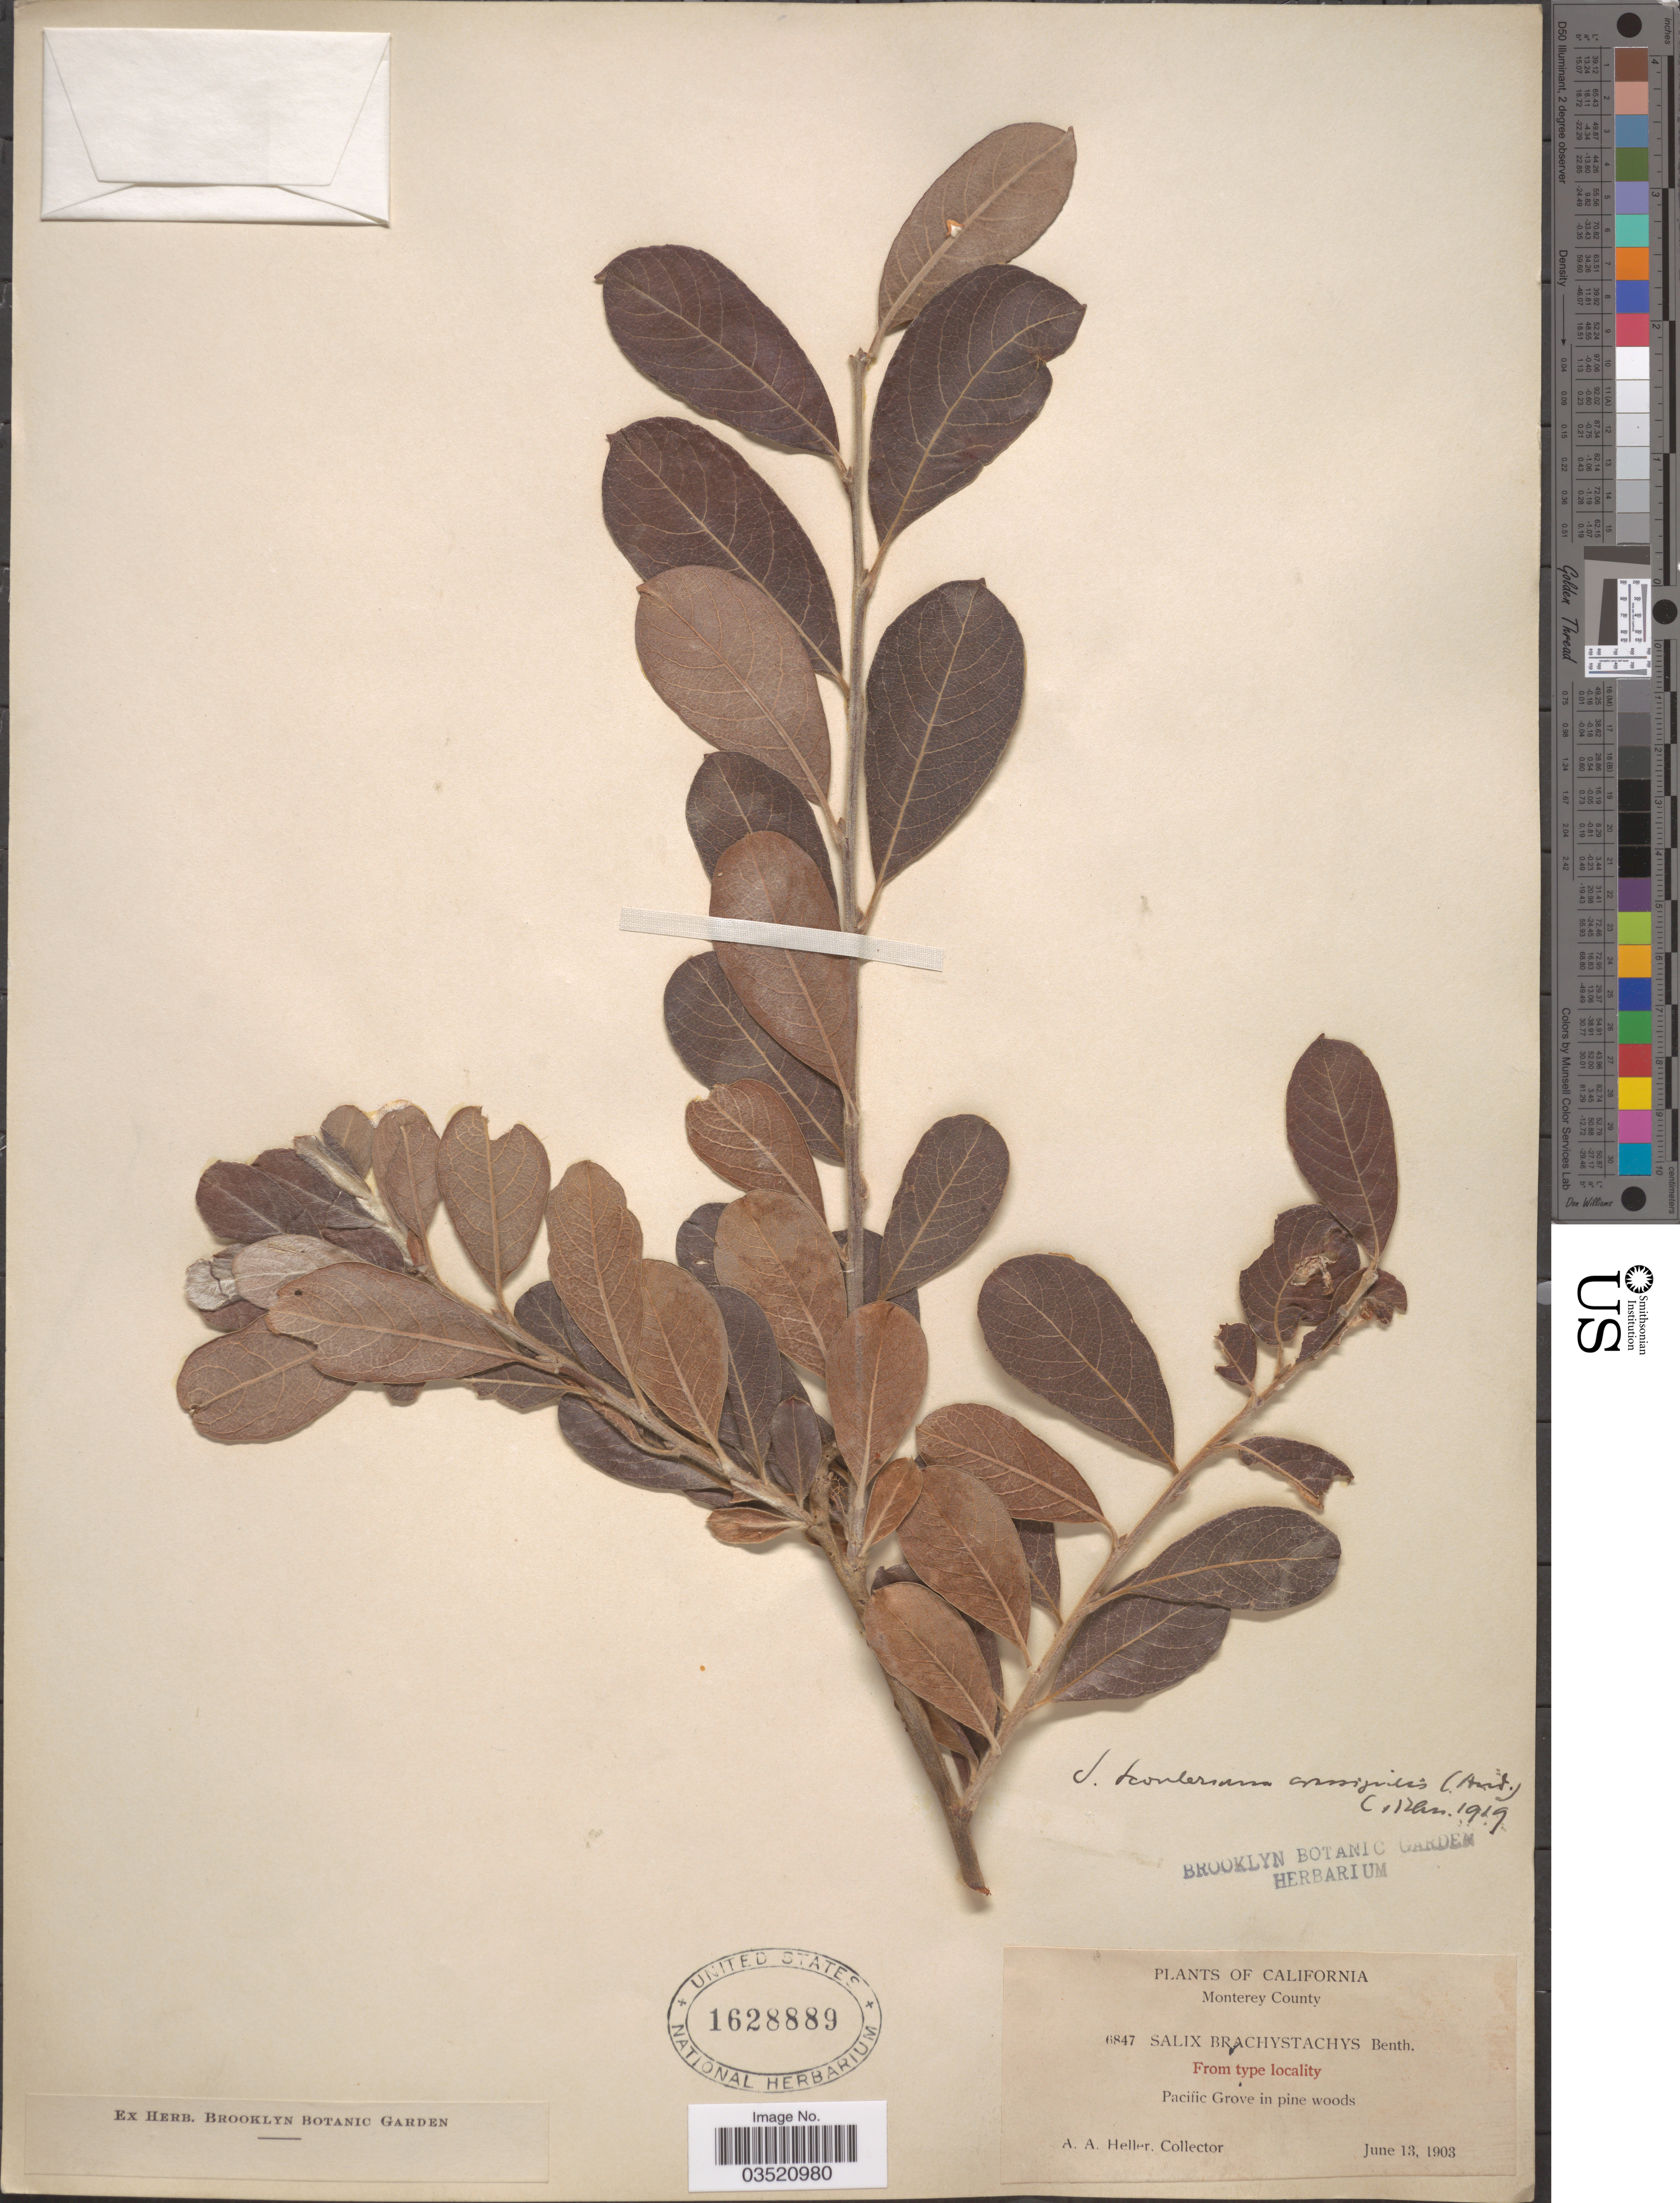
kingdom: Plantae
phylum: Tracheophyta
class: Magnoliopsida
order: Malpighiales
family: Salicaceae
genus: Salix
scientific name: Salix scouleriana var. crassijulis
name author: (Andersson) C.K. Schneid.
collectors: A. A. Heller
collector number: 6847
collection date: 1903-06-13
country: United States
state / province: California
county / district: Monterey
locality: Monterey County. Pacific Grove in pine woods.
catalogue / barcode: US 1628889